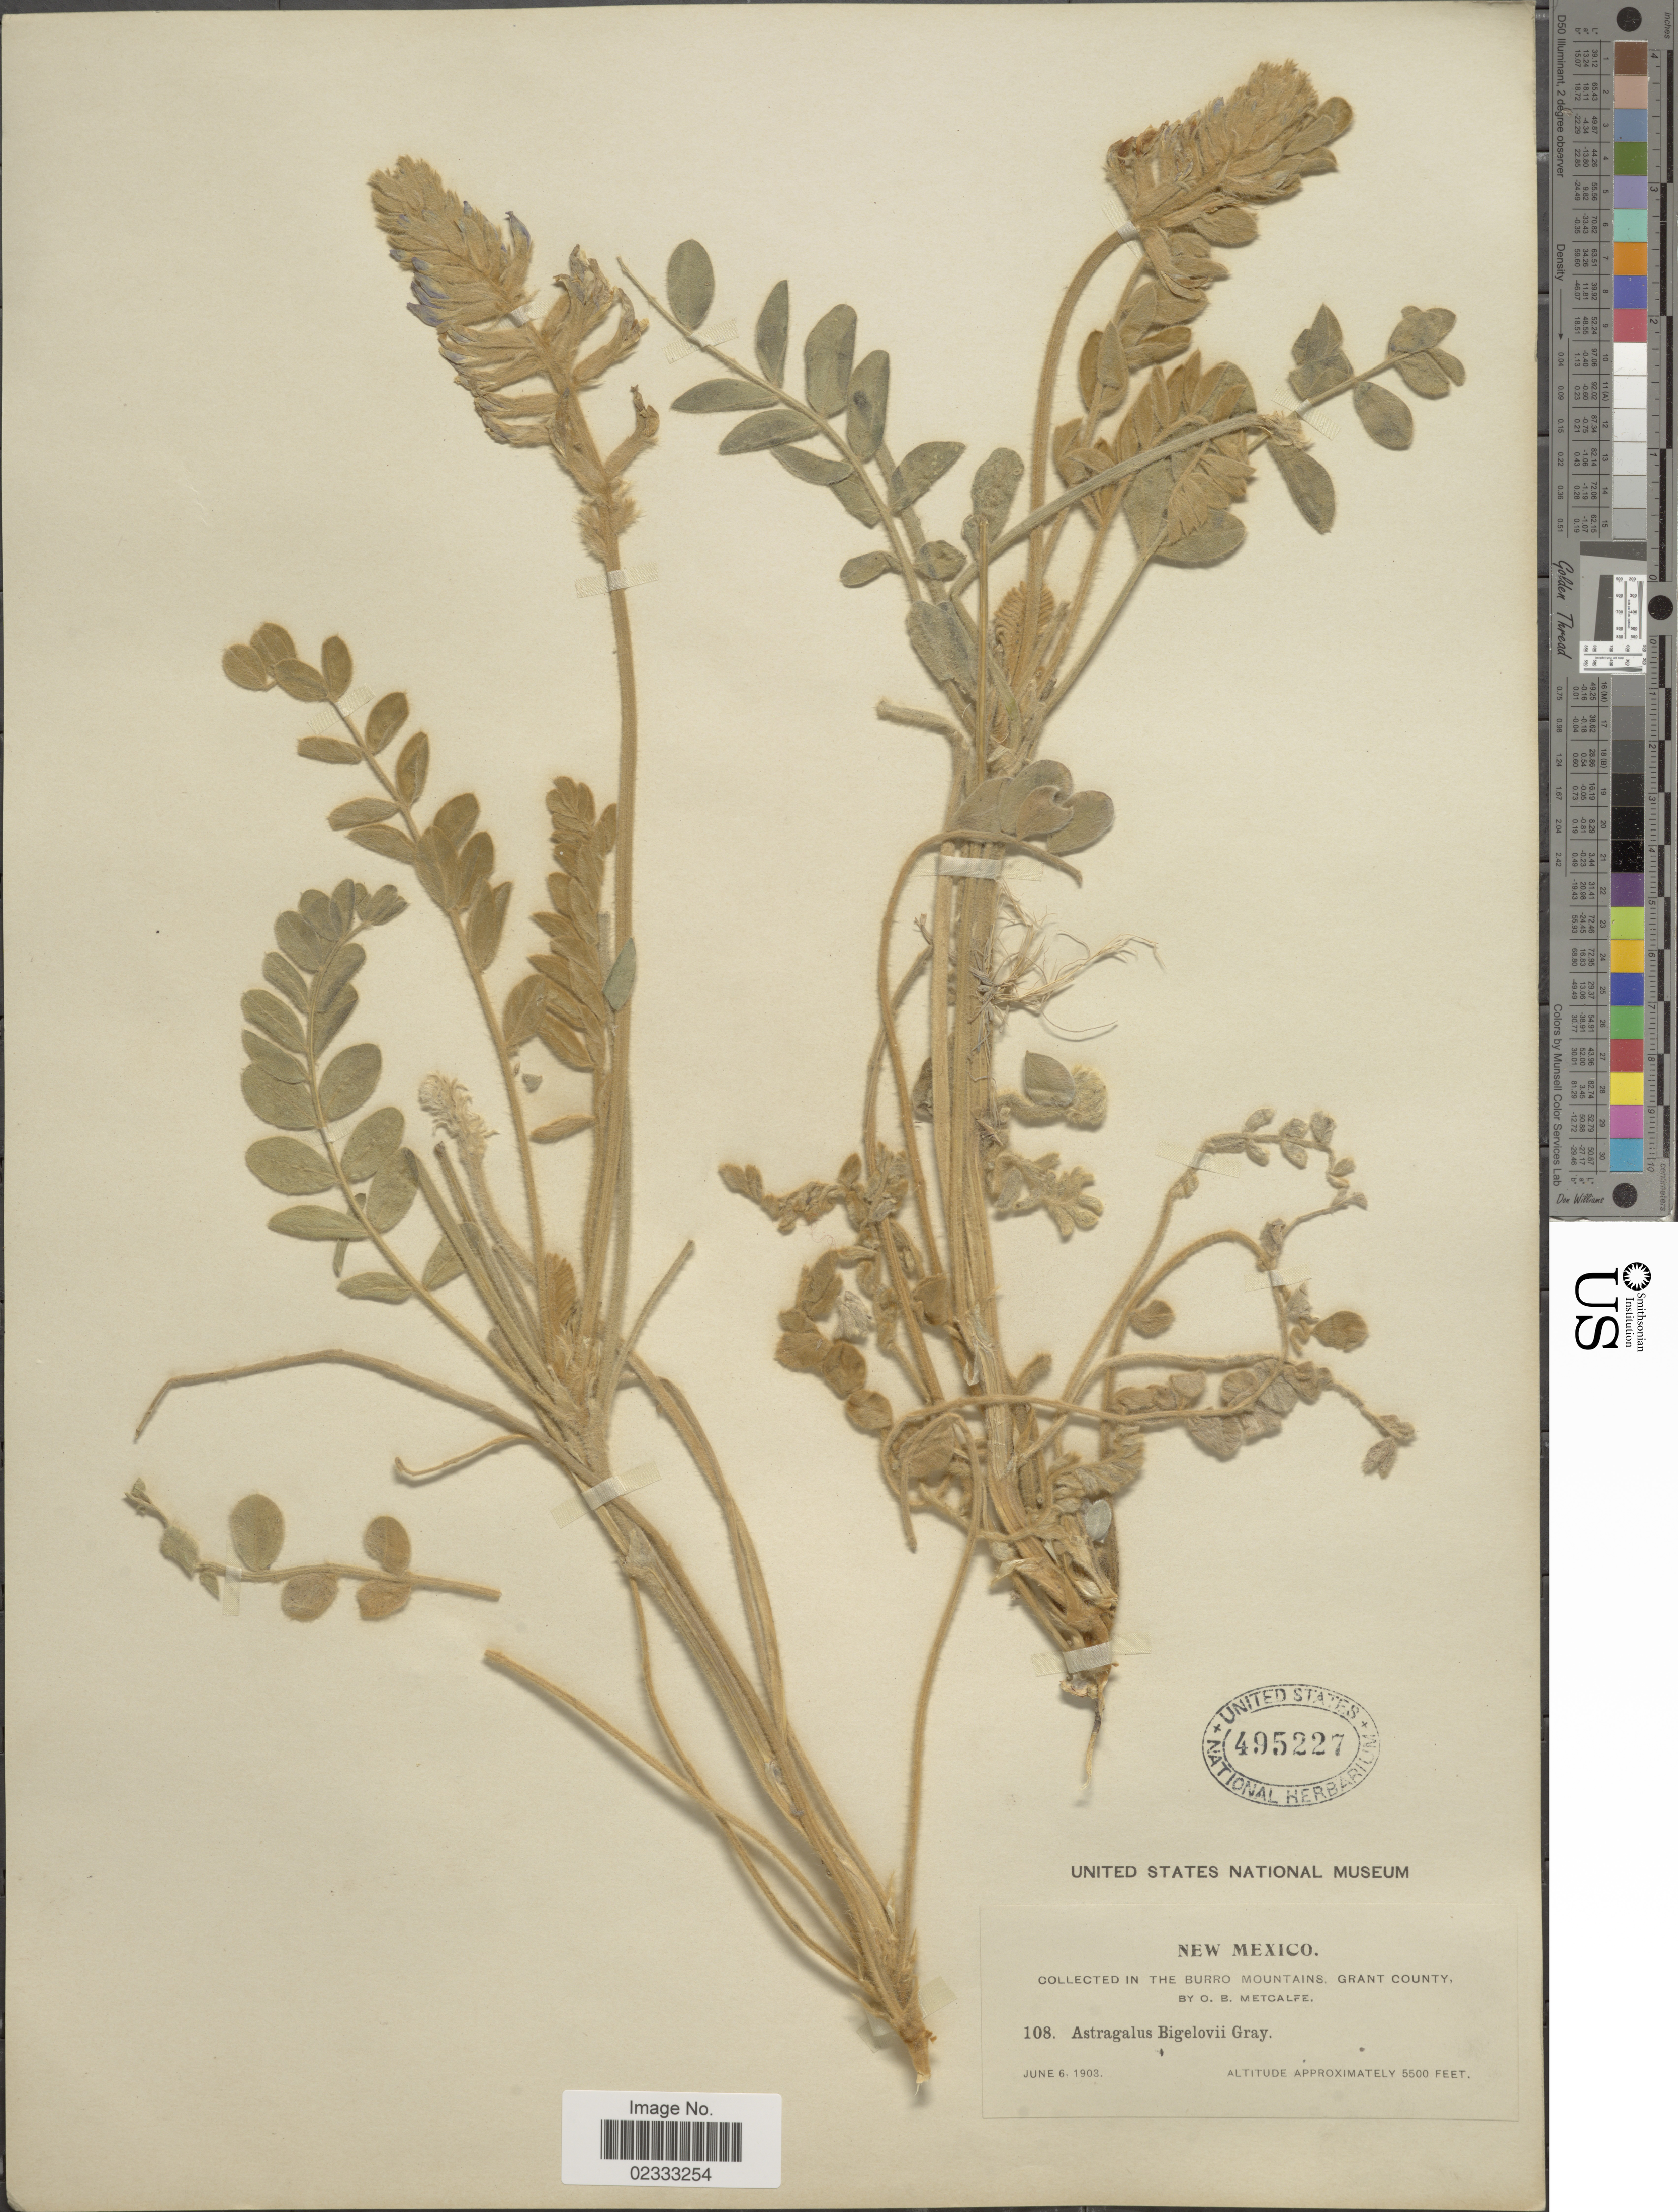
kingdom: Plantae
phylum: Tracheophyta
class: Magnoliopsida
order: Fabales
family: Fabaceae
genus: Astragalus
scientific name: Astragalus mollissimus var. bigelovii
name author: (A. Gray) Barneby ex B.L. Turner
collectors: O. B. Metcalfe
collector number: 108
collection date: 1903-06-06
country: United States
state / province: New Mexico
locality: New Mexico, Burro Mountains, Grant County.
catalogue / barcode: US 495227